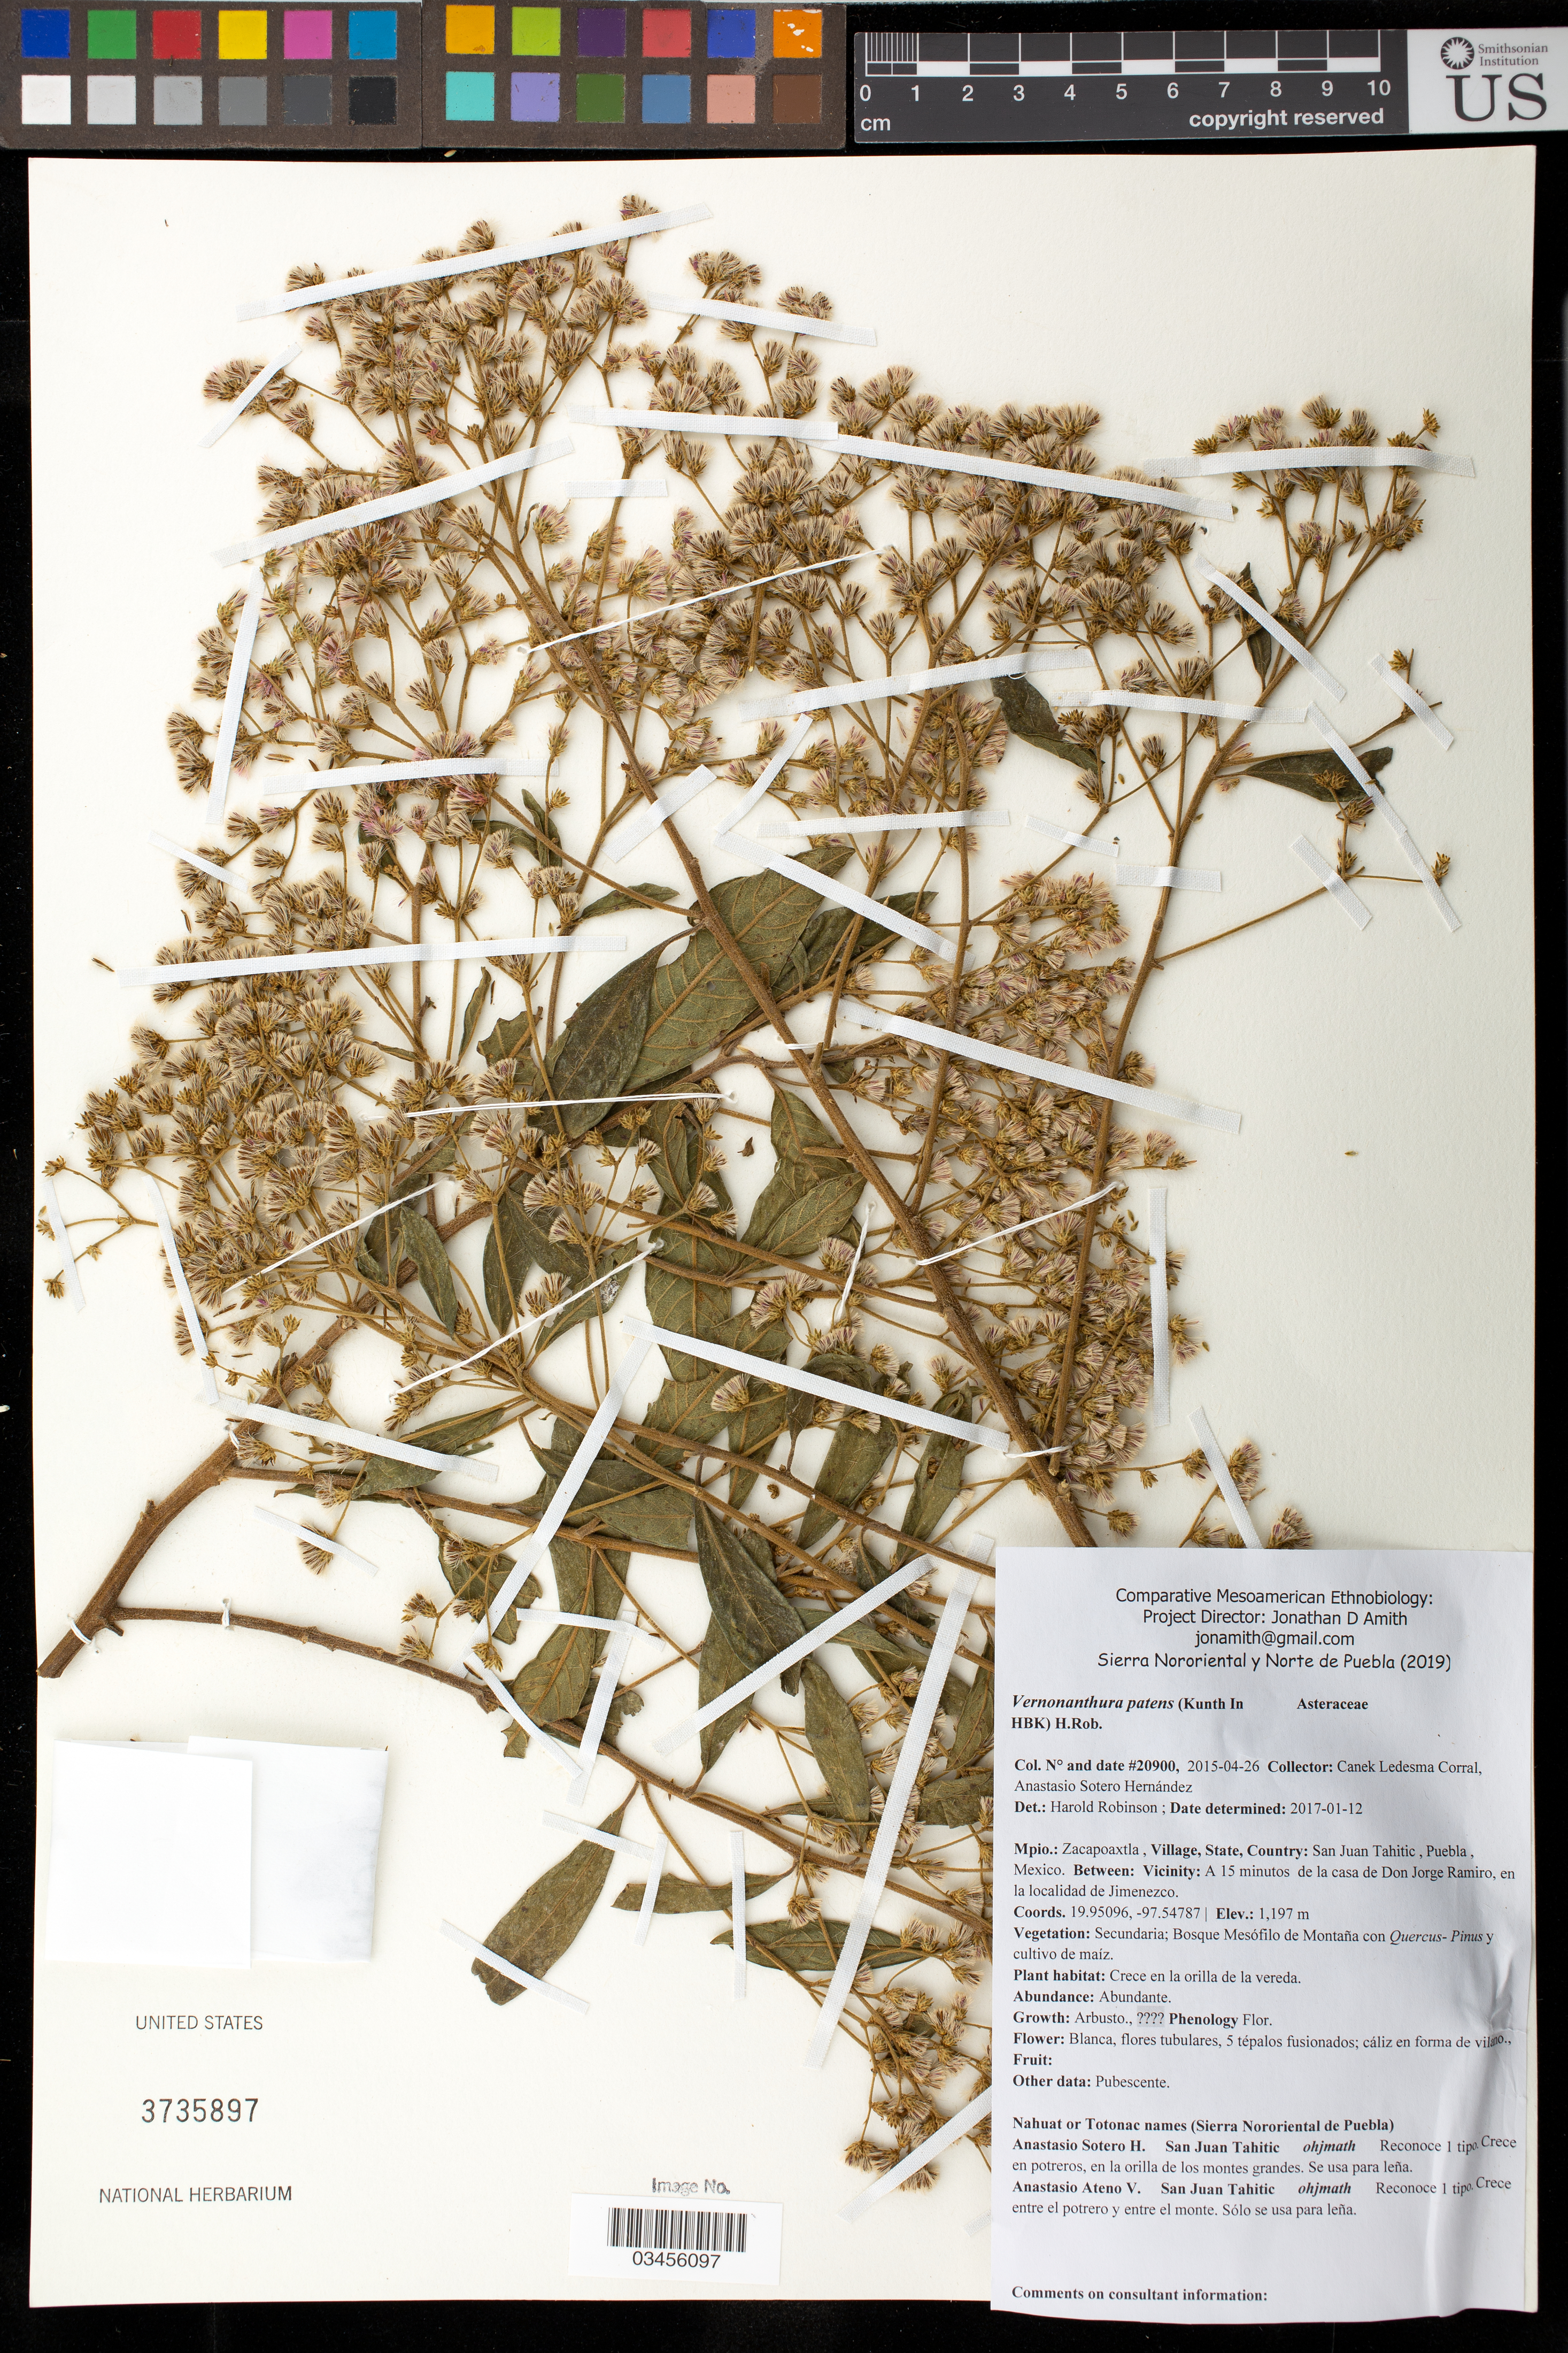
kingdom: Plantae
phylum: Tracheophyta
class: Magnoliopsida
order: Asterales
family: Asteraceae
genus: Vernonanthura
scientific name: Vernonanthura patens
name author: (Kunth) H. Rob.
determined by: Robinson, Harold E., (US)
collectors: Canek Ledesma C. & A. Sotero H.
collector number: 20900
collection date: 2015-04-26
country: México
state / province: Puebla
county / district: Zacapoaxtla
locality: PUEBLO: San Juan Tahitic; LOCALIDAD EXACTA: A 15 minutos de la casa de Don Jorge Ramiro, en la localidad de Jimenezco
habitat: Bosque mesófilo de montaña con Quercus- Pinus y cultivo de maíz | Crece en la orilla de la vereda.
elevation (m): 1197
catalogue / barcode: US 3735897